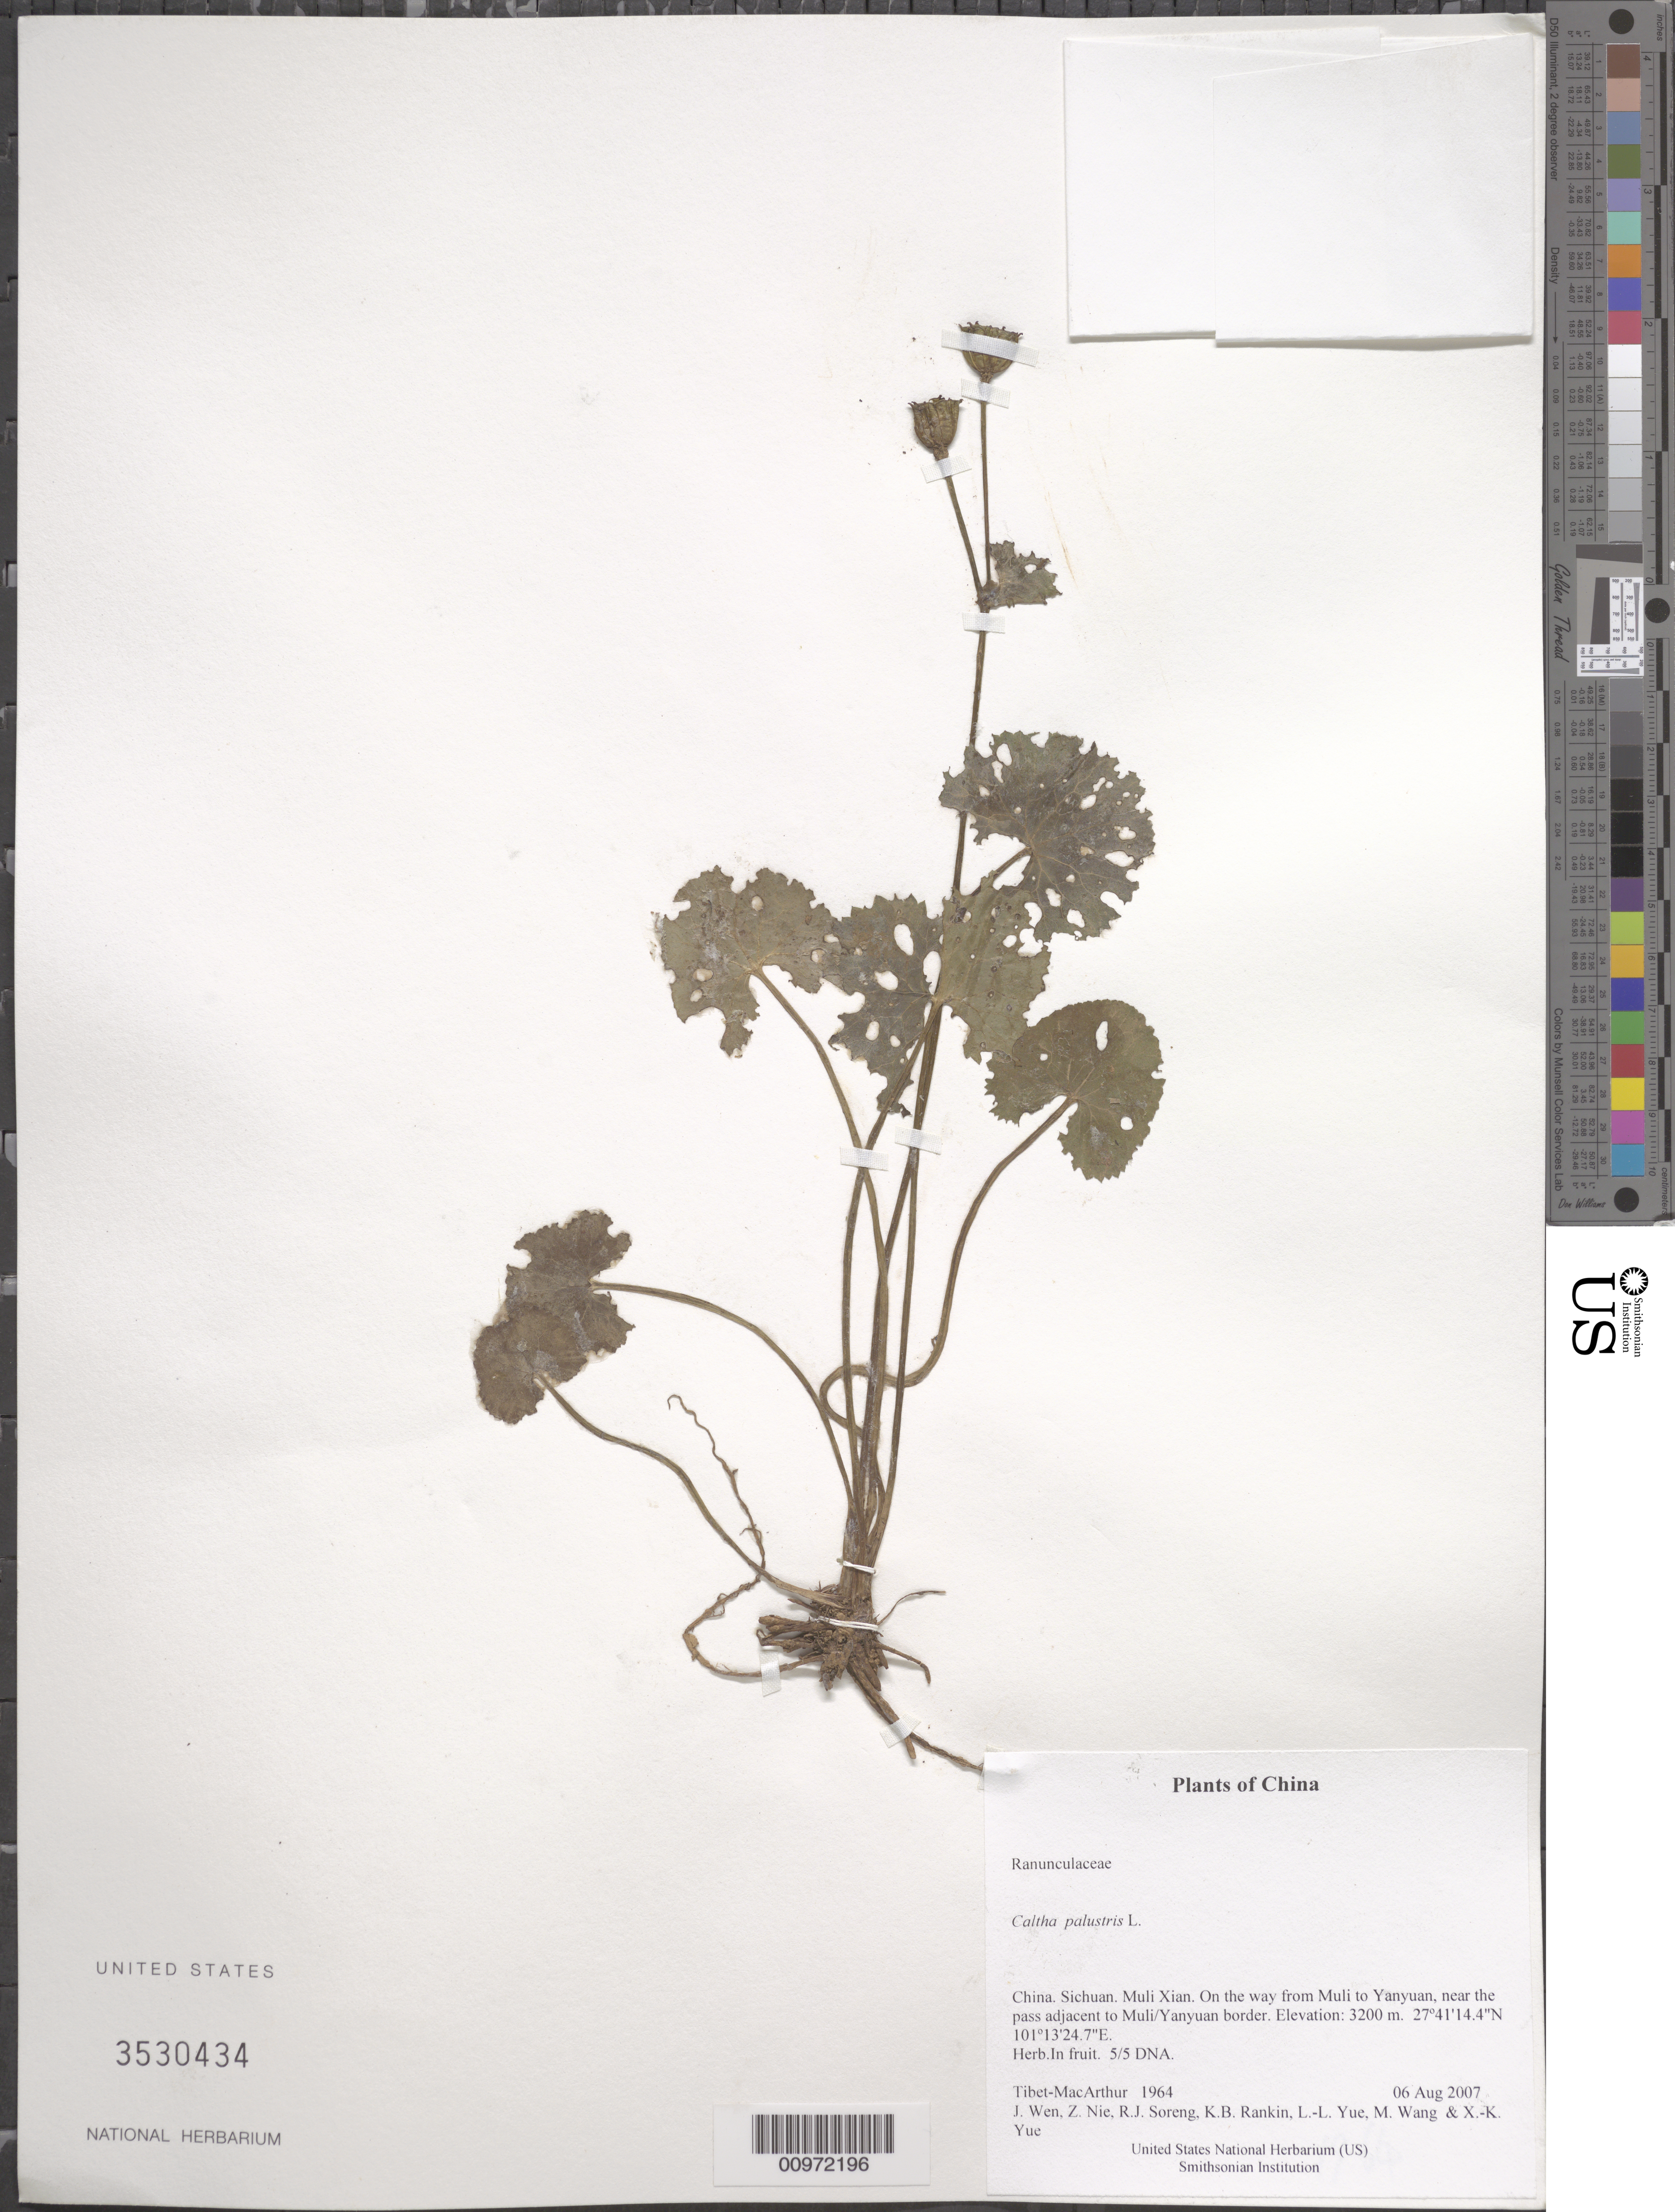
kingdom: Plantae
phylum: Tracheophyta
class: Magnoliopsida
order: Ranunculales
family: Ranunculaceae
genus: Caltha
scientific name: Caltha palustris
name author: L.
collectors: Tibet-MacArthur, J. Wen, Z. Nie, R. J. Soreng, K. Rankin, L. Yue, M. Wang & X. Yue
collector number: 1964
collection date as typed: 06 Aug 2007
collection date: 2007-08-06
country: China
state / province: Sichuan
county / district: Muli Xian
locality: On the way from Muli to Yanyuan, near the pass adjacent to Muli/Yanyuan border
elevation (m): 3200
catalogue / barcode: US 3530434